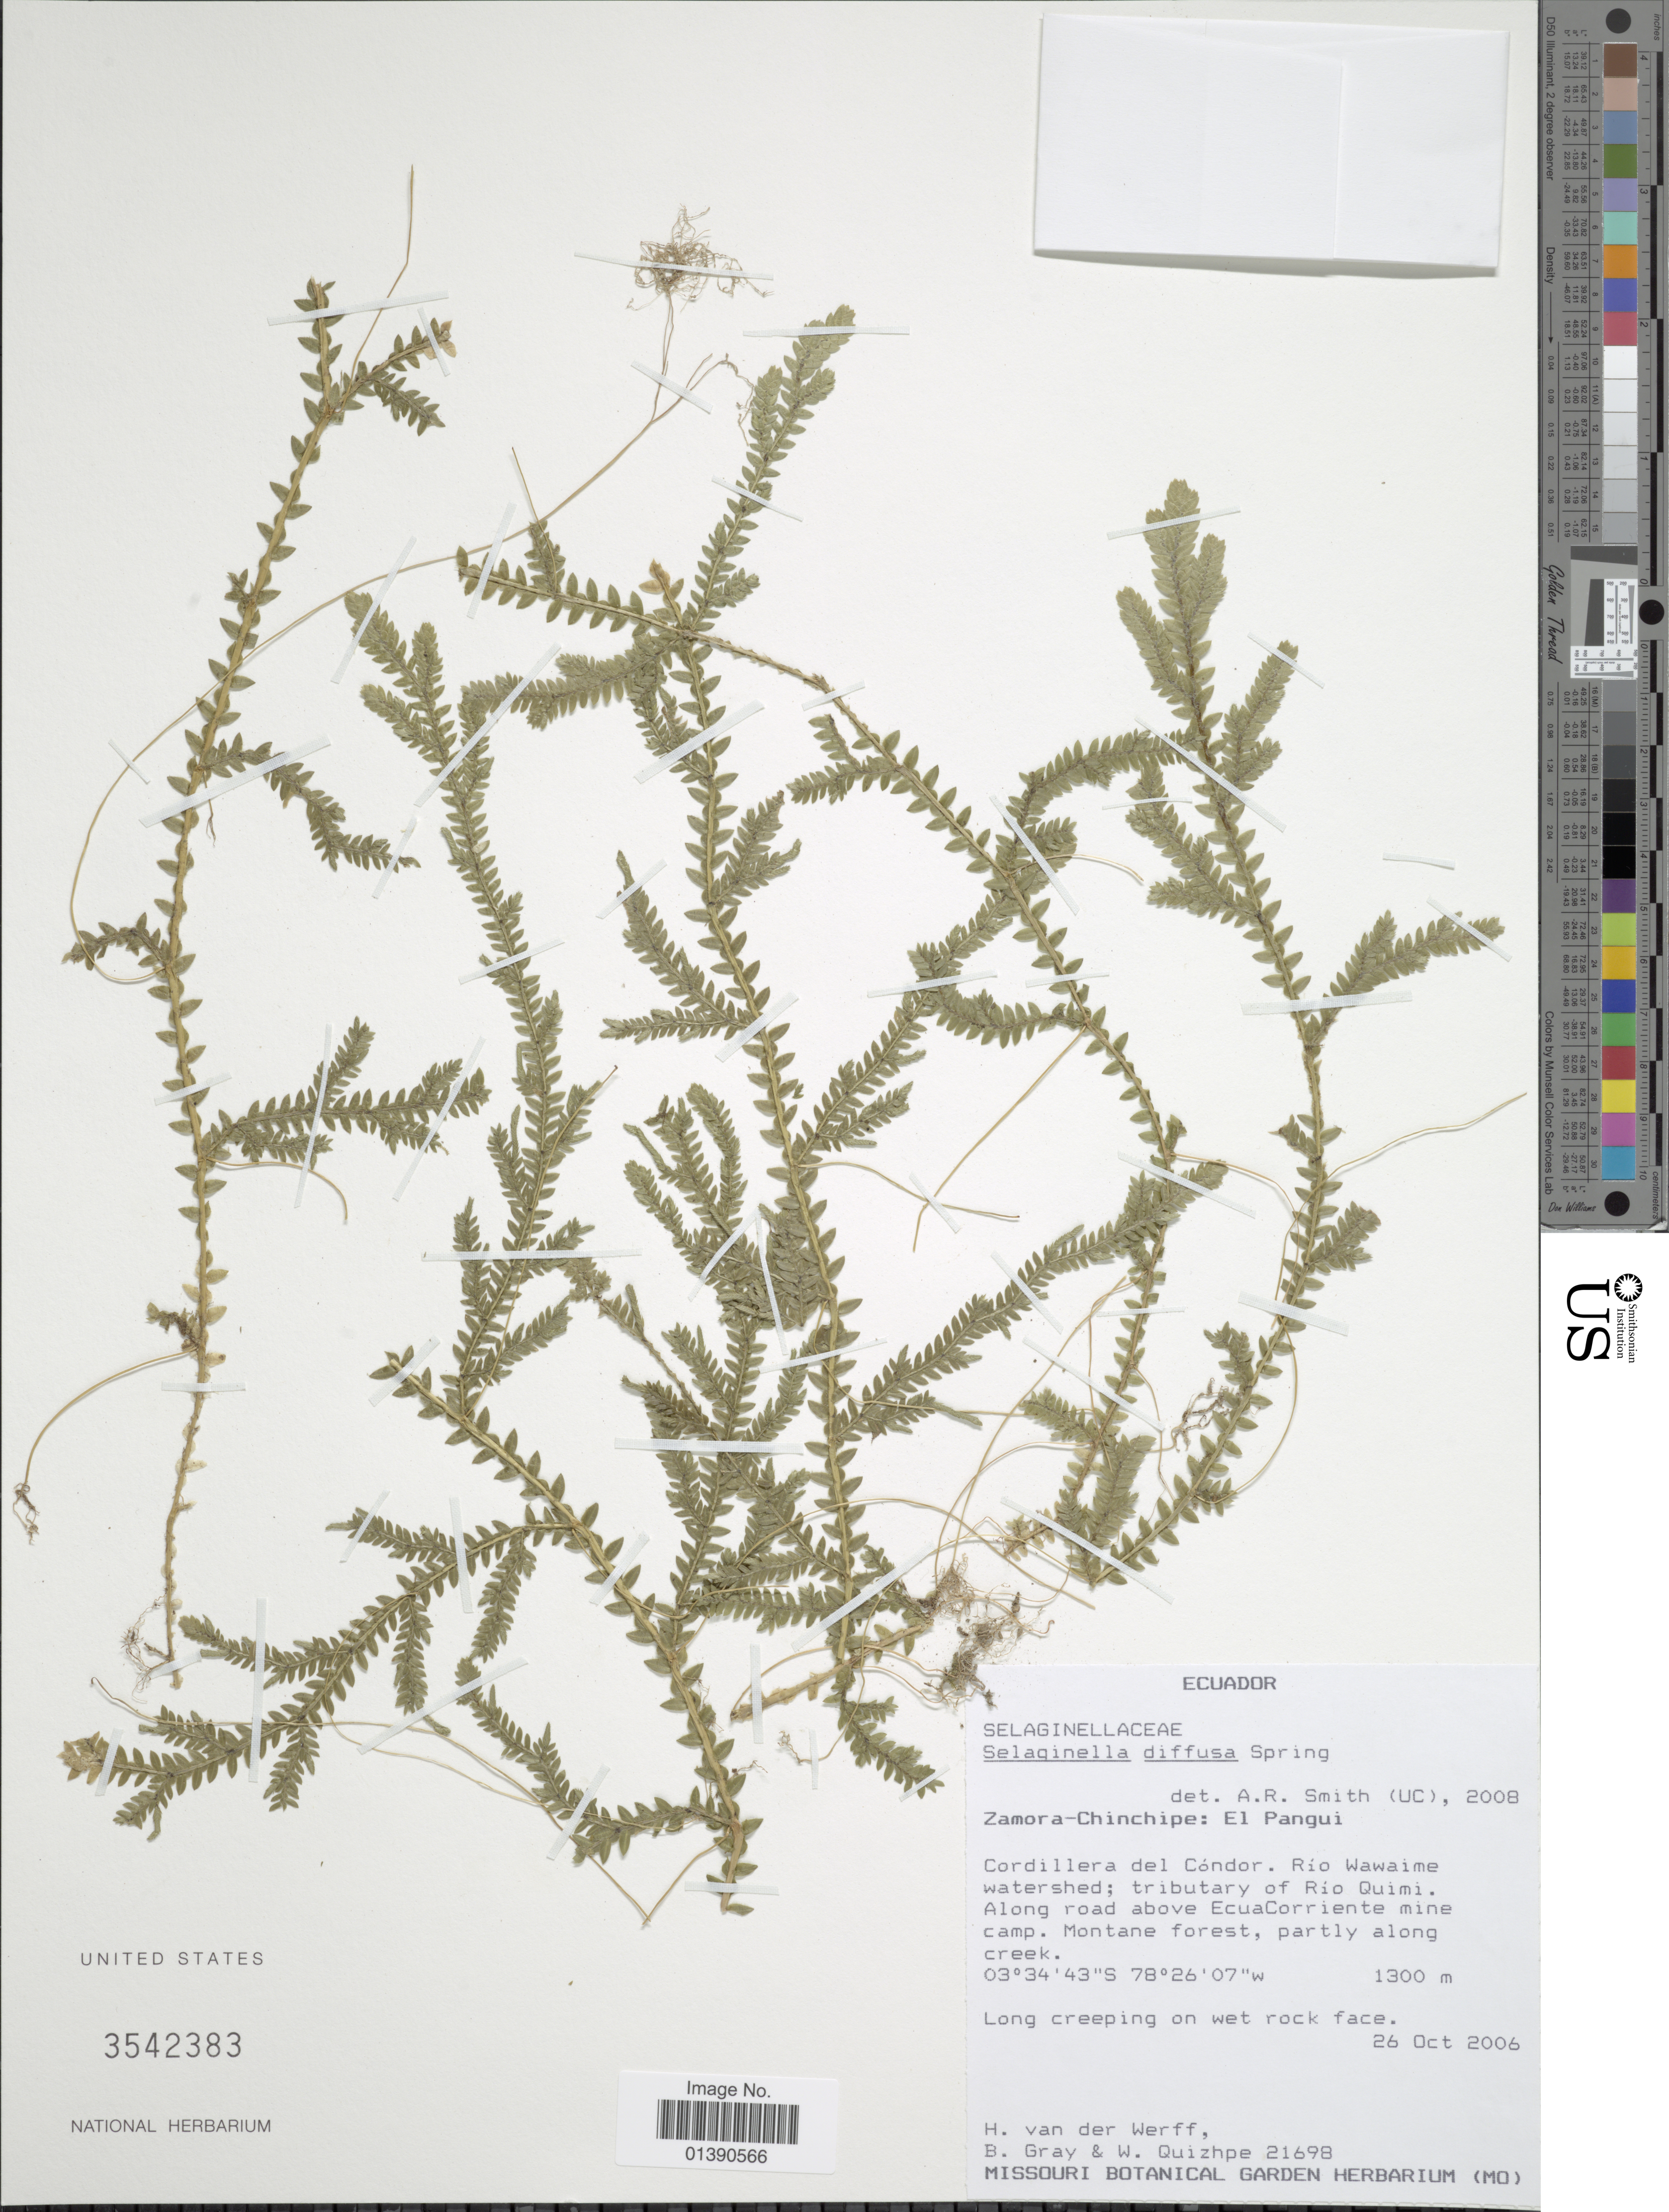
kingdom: Plantae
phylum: Tracheophyta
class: Lycopodiopsida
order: Selaginellales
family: Selaginellaceae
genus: Selaginella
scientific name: Selaginella diffusa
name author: (C. Presl) Spring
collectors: H. van der Werff, B. Gray & W. Quizhpe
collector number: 21698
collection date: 2006-10-26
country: Ecuador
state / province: Zamora-Chinchipe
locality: El Pangui, Cordillera del Condór. Rio Wawaime watershed; tributary of Rio Quimi, Along road above Ecua Coriiente mine camp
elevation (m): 1300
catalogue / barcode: US 3542383